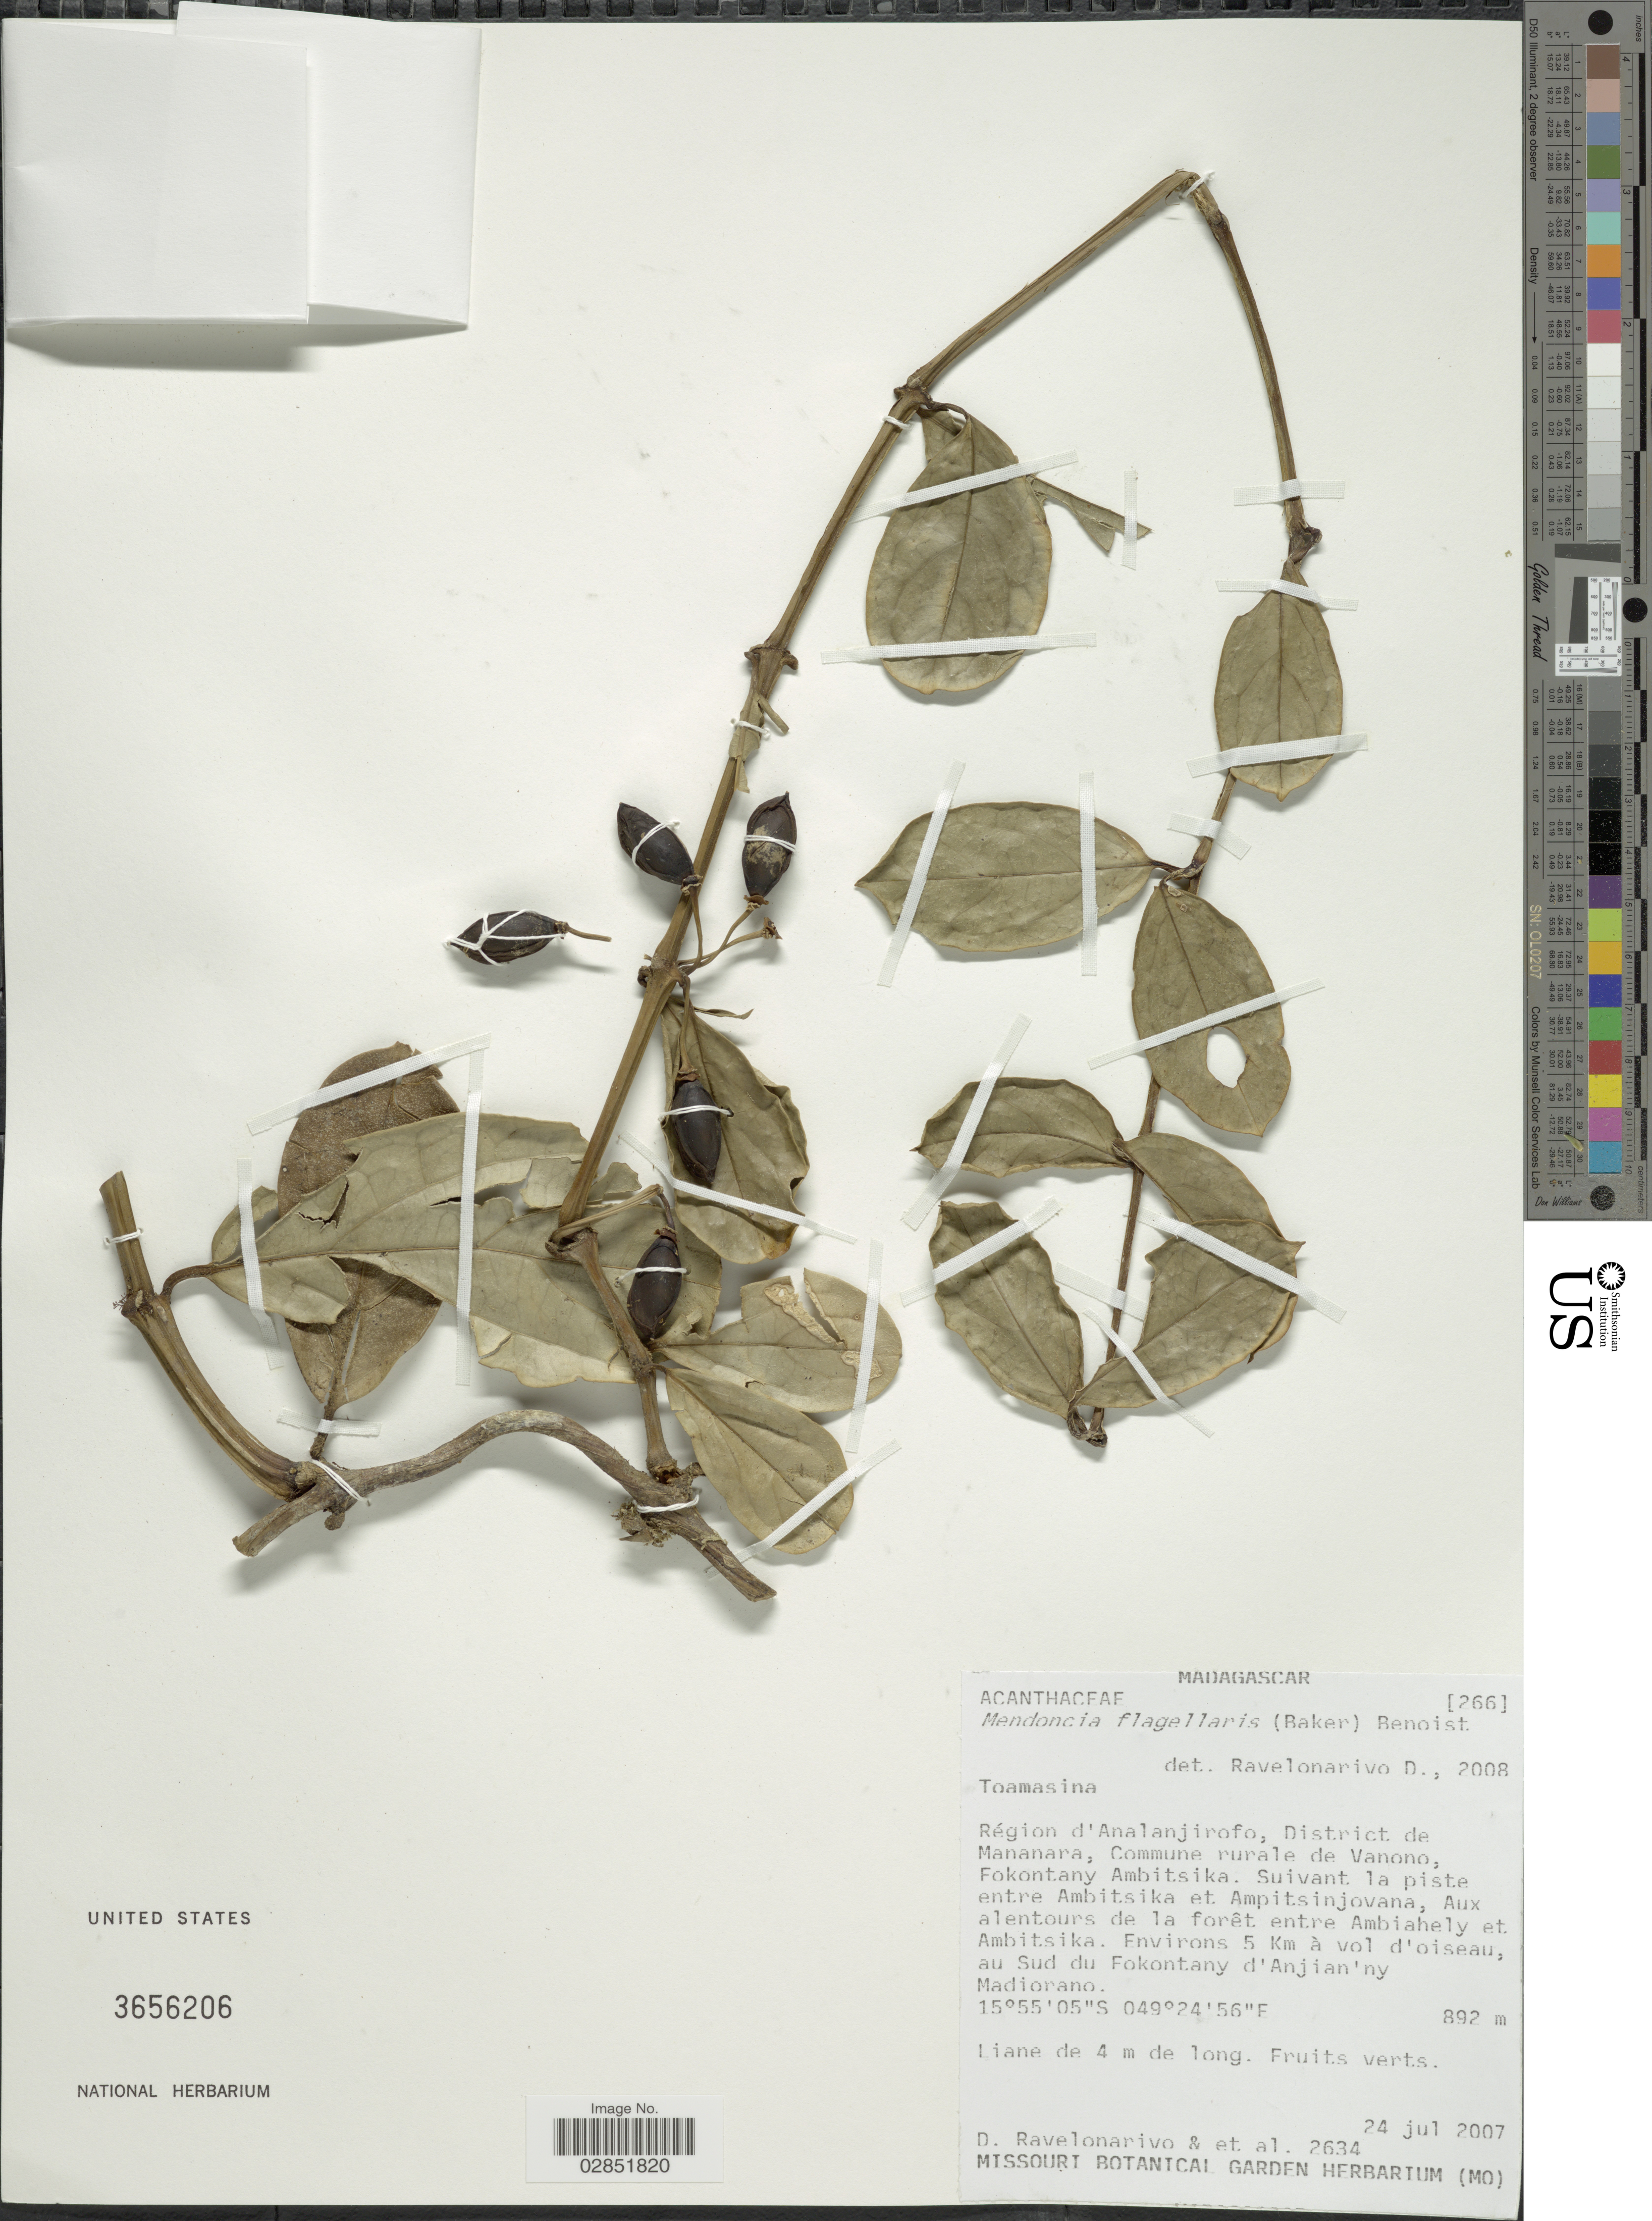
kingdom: Plantae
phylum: Tracheophyta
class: Magnoliopsida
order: Lamiales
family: Acanthaceae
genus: Mendoncia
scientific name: Mendoncia flagellaris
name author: (Baker) Benoist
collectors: D. Ravelonarivo & et al.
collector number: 2634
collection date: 2007-07-24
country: Madagascar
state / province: Analanjirofo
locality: Région d'Analanjirofo, District de Mananara, Commune rurale de Vanono, Fokontany Ambitsika. Suivant la piste entre Ambitsika et Ampitsinjovana, Aux alentours de la forêt entre Ambiahely et Ambitsika. Environs 5 Km à vol d'oiseau, au Sud du Fokontany d'Anjian'ny Madiorano.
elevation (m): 892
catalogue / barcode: US 3656206